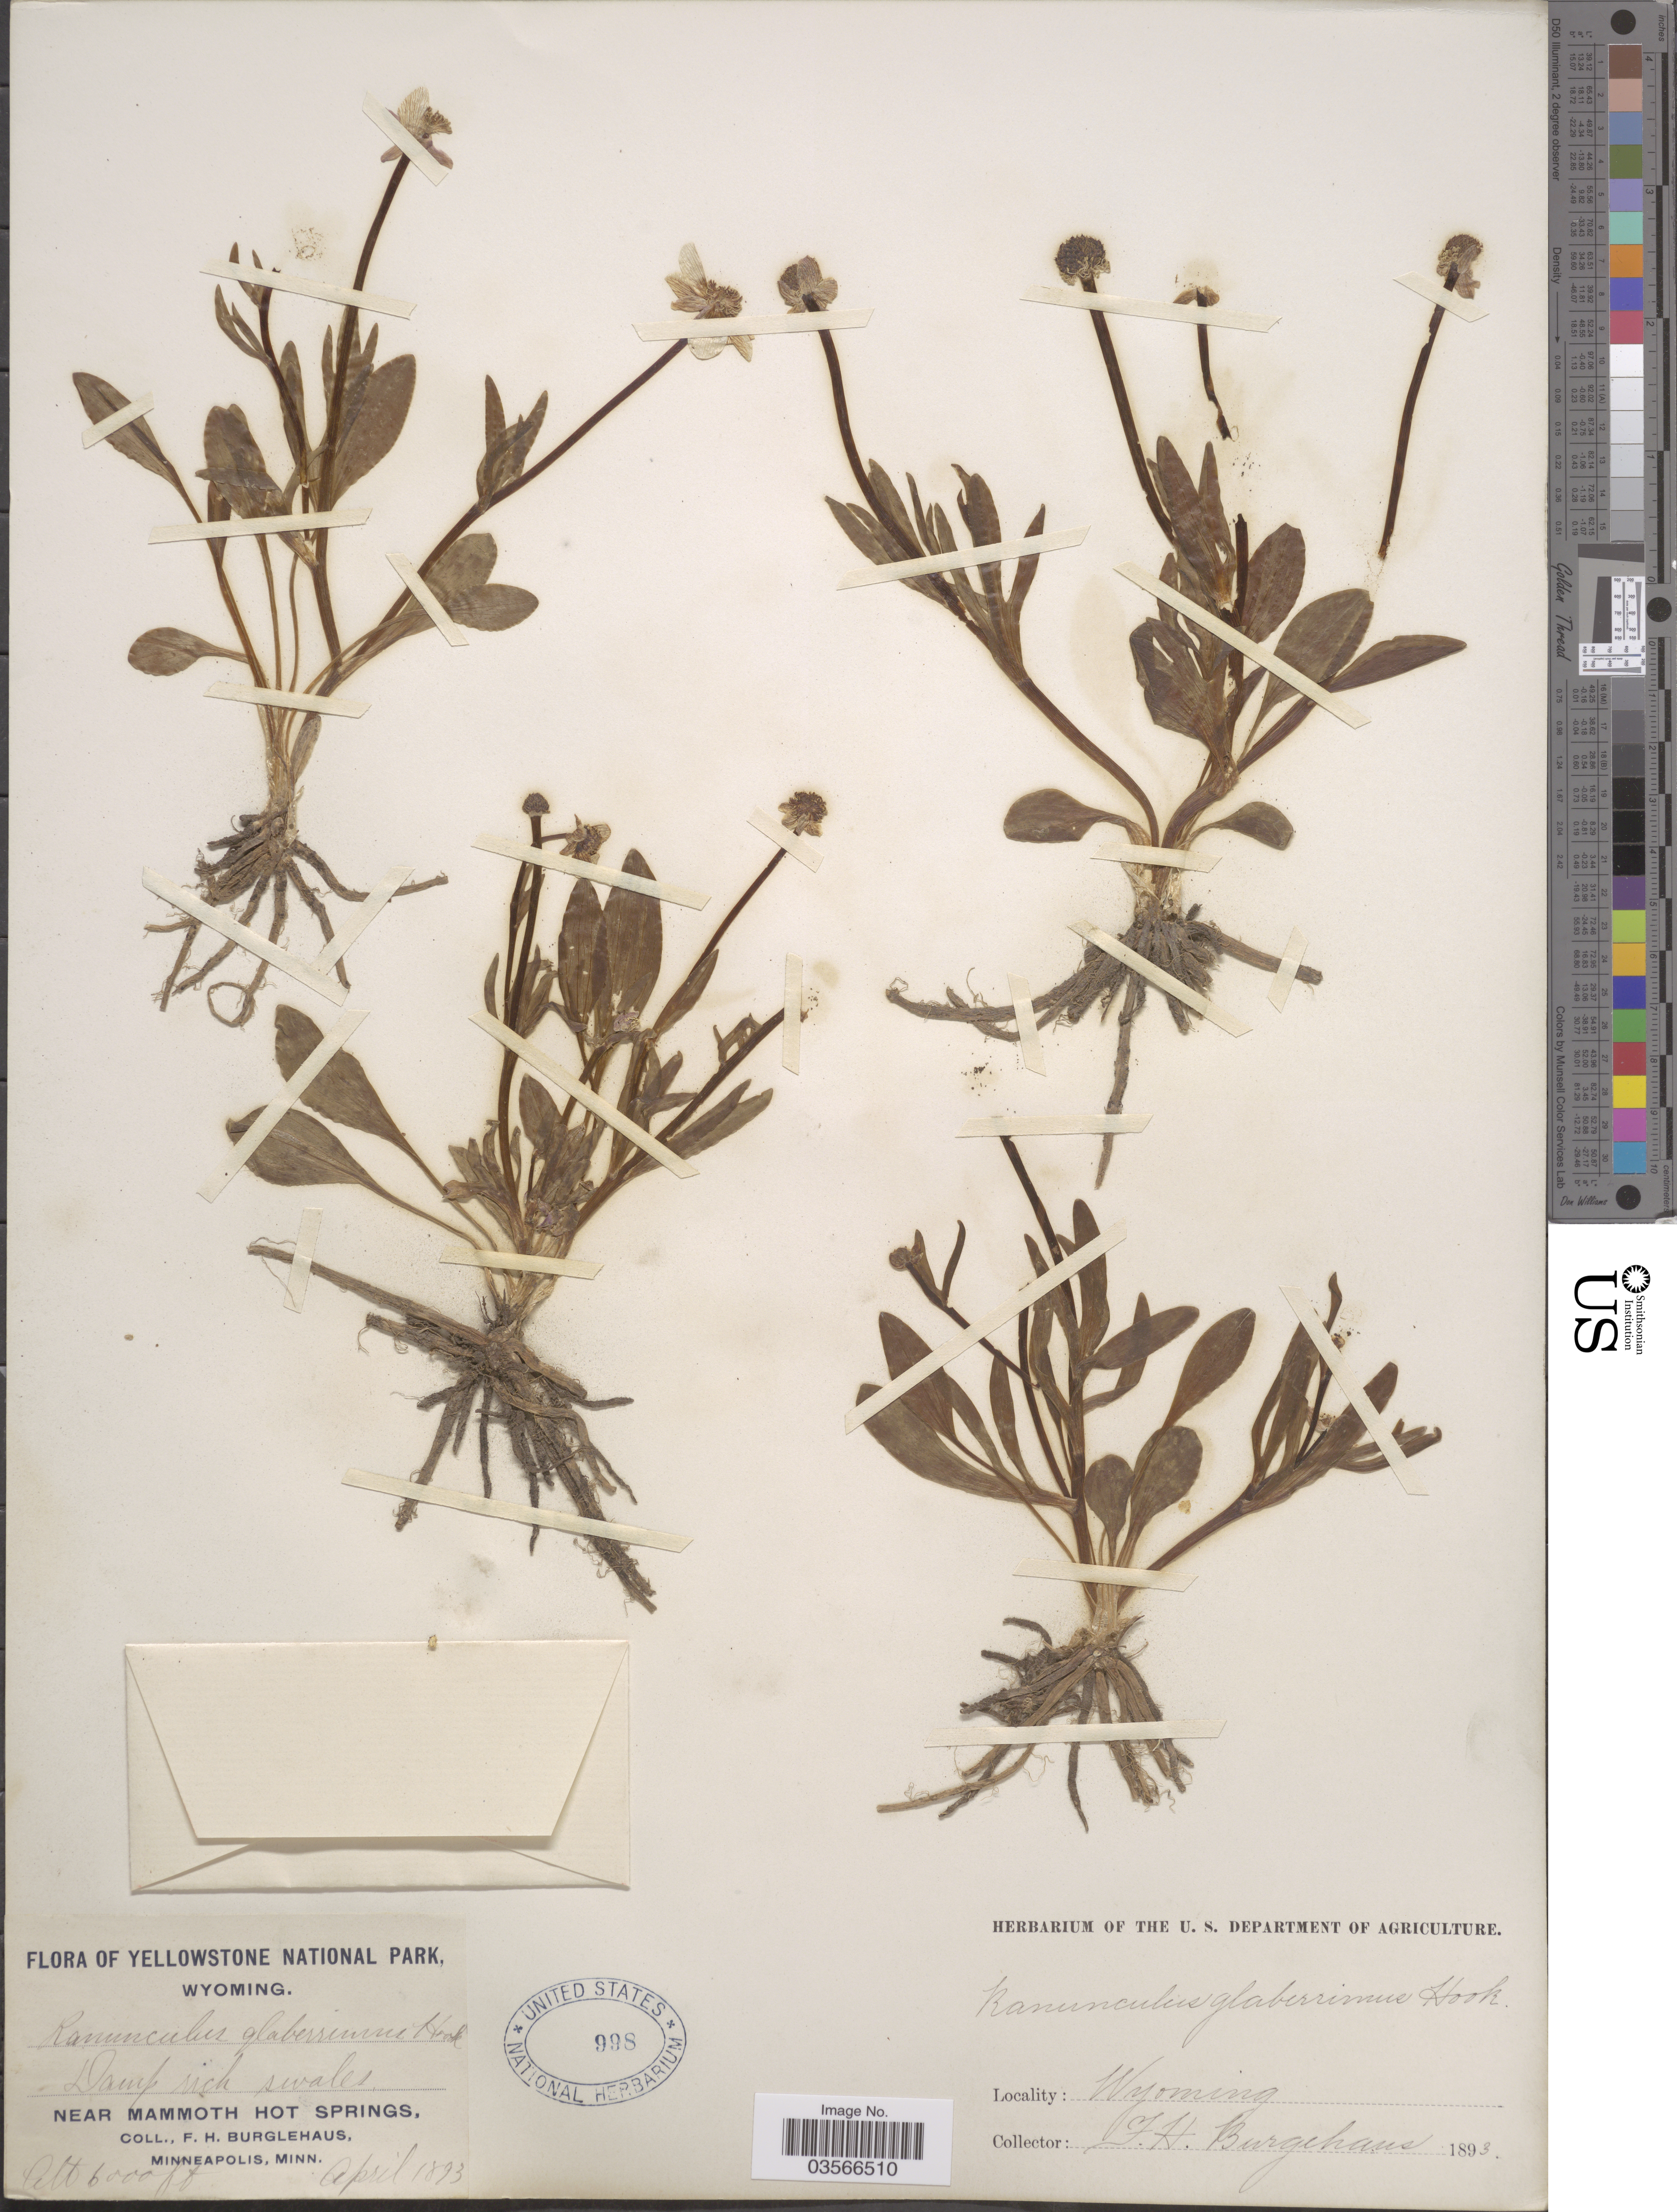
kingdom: Plantae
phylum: Tracheophyta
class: Magnoliopsida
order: Ranunculales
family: Ranunculaceae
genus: Ranunculus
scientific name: Ranunculus glaberrimus var. ellipticus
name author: (Greene) Greene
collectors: F. Burglehaus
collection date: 1893-04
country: United States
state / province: Wyoming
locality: Yellowstone National Park, Near Mammoth Hot Springs.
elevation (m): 1829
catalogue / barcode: US 998